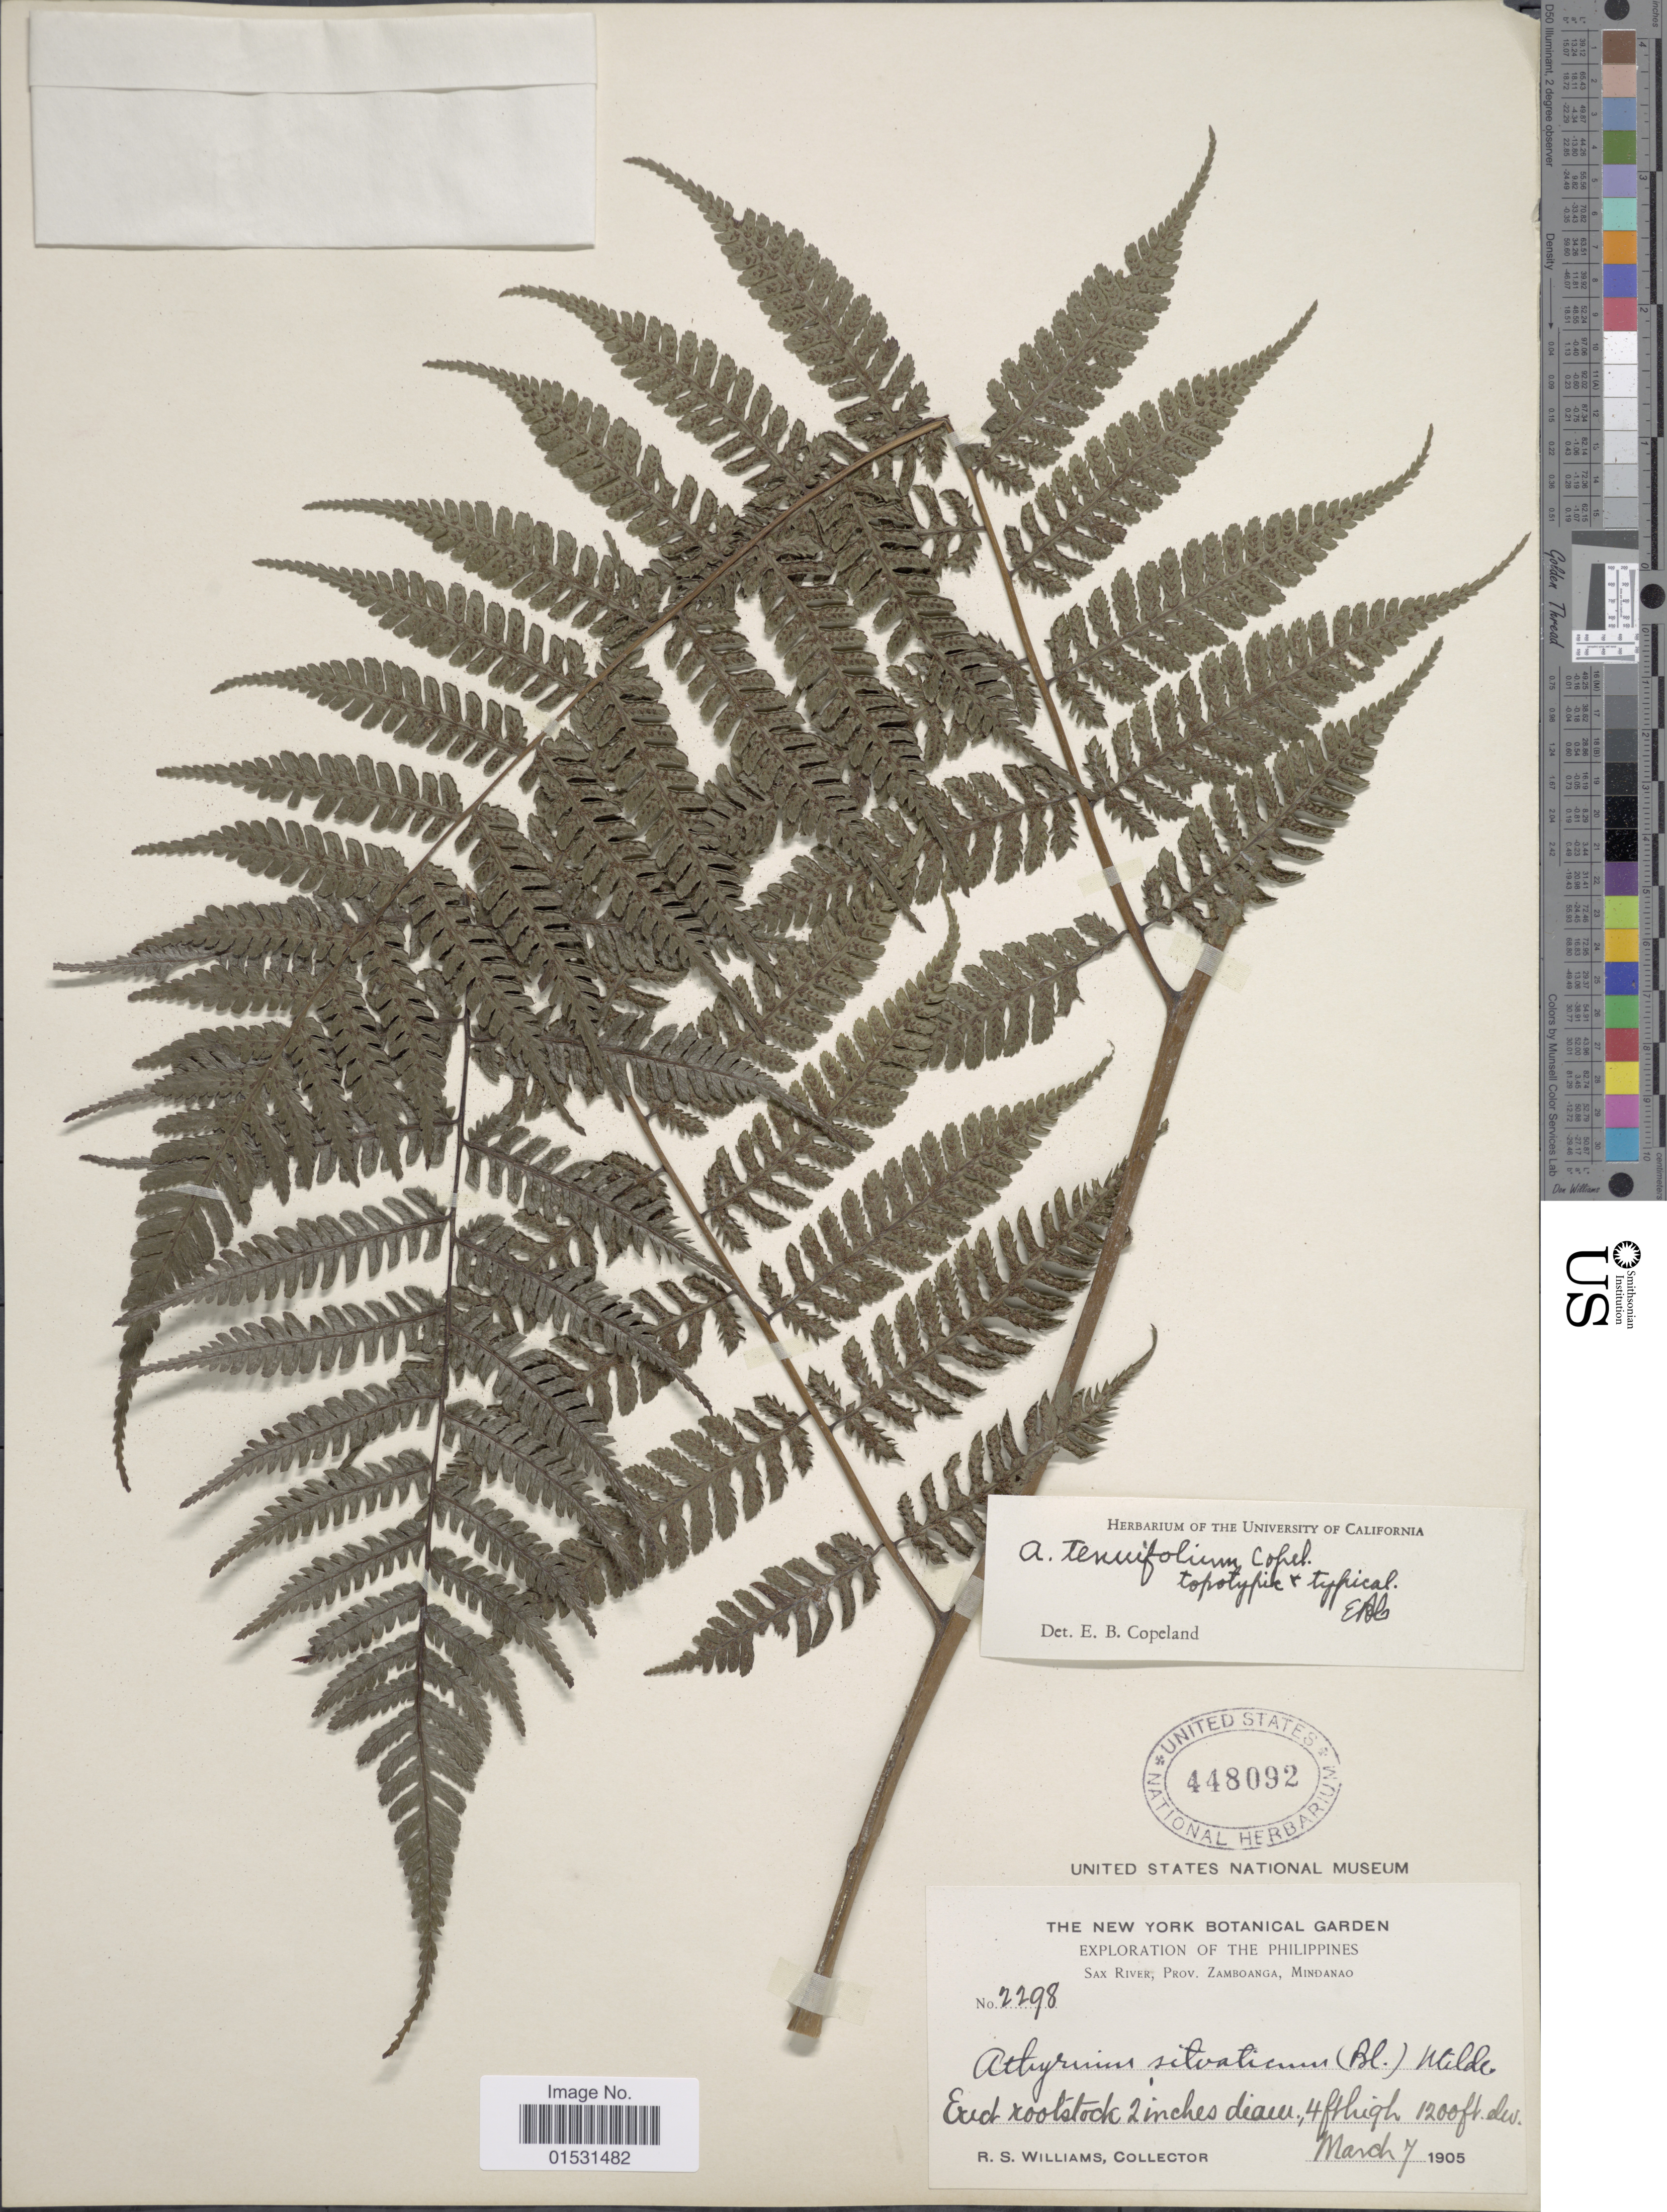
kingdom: Plantae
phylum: Tracheophyta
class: Polypodiopsida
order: Polypodiales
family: Athyriaceae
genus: Athyrium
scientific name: Athyrium tenuifolium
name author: Copel.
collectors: R. S. Williams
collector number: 2298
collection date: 1905-03-07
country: Philippines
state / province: Zamboanga Peninsula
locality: Sax River, Prov. Zamboanga, Mindanao.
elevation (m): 366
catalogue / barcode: US 448092